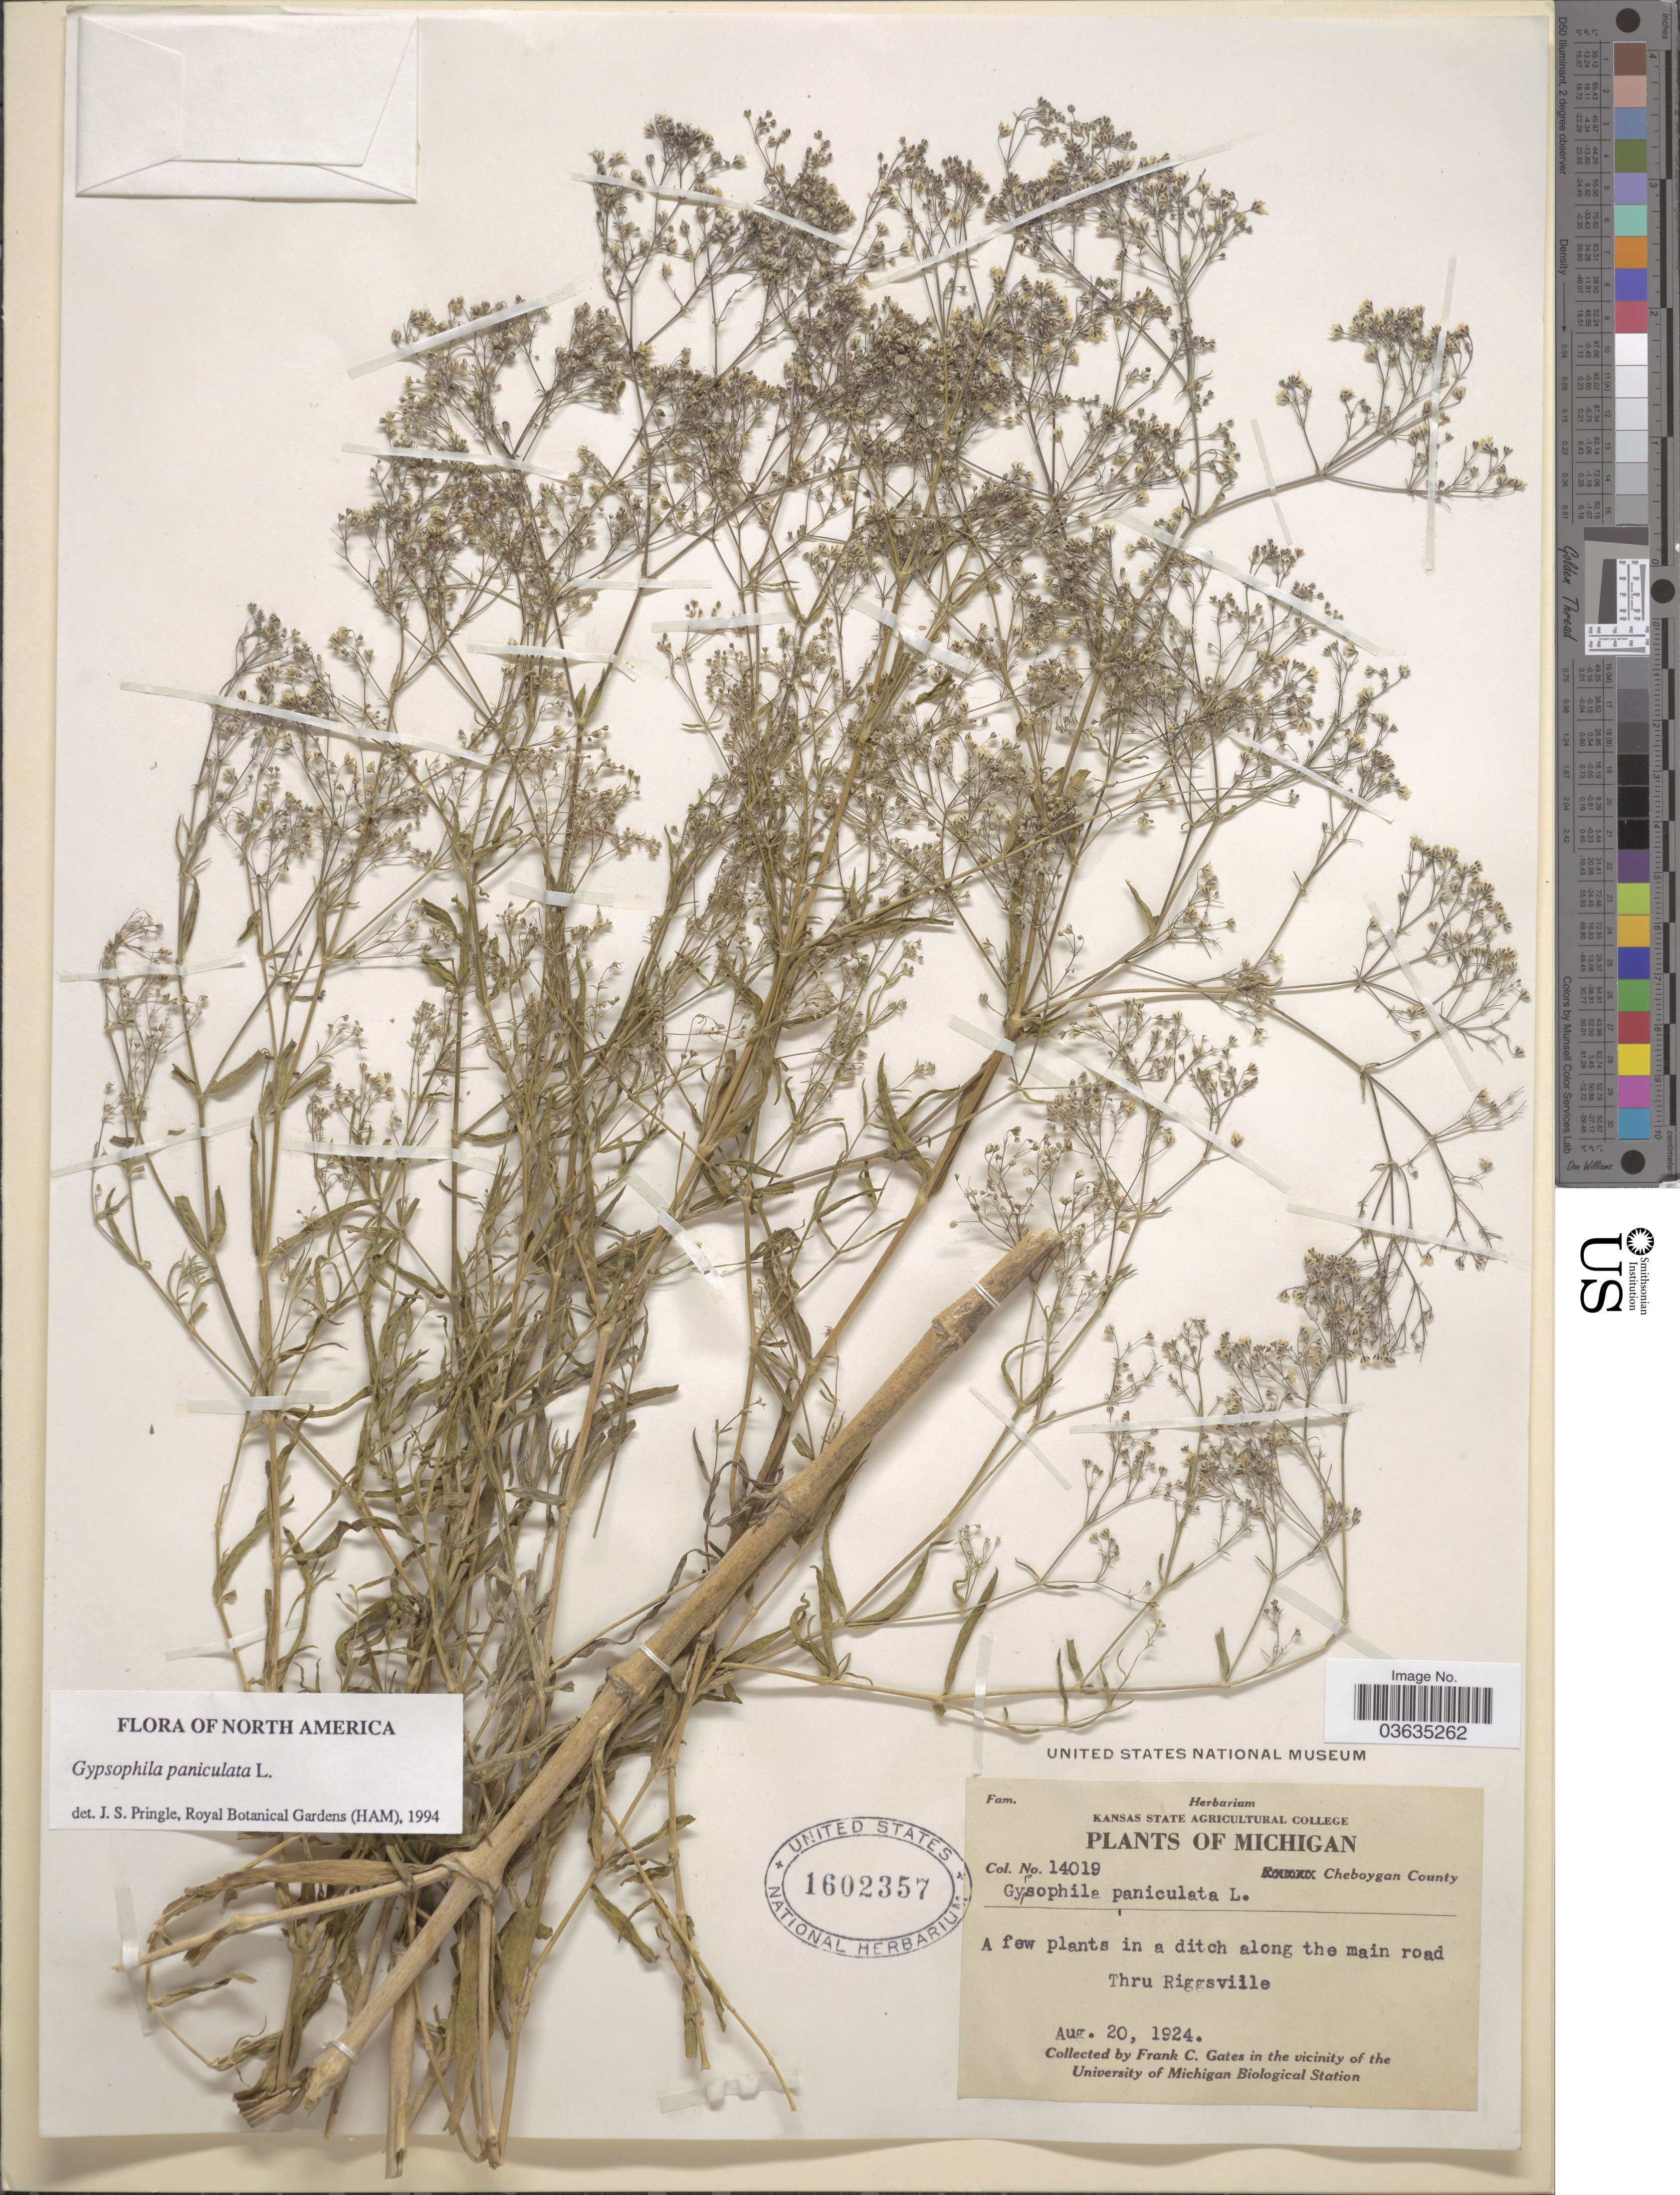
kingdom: Plantae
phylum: Tracheophyta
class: Magnoliopsida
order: Caryophyllales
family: Caryophyllaceae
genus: Gypsophila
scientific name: Gypsophila paniculata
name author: L.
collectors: F. C. Gates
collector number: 14019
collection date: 1924-08-20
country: United States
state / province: Michigan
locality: Cheboygan County. Along the main road. Thru Riggsville. Vicinity of the University of Michigan Biological Station.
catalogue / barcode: US 1602357